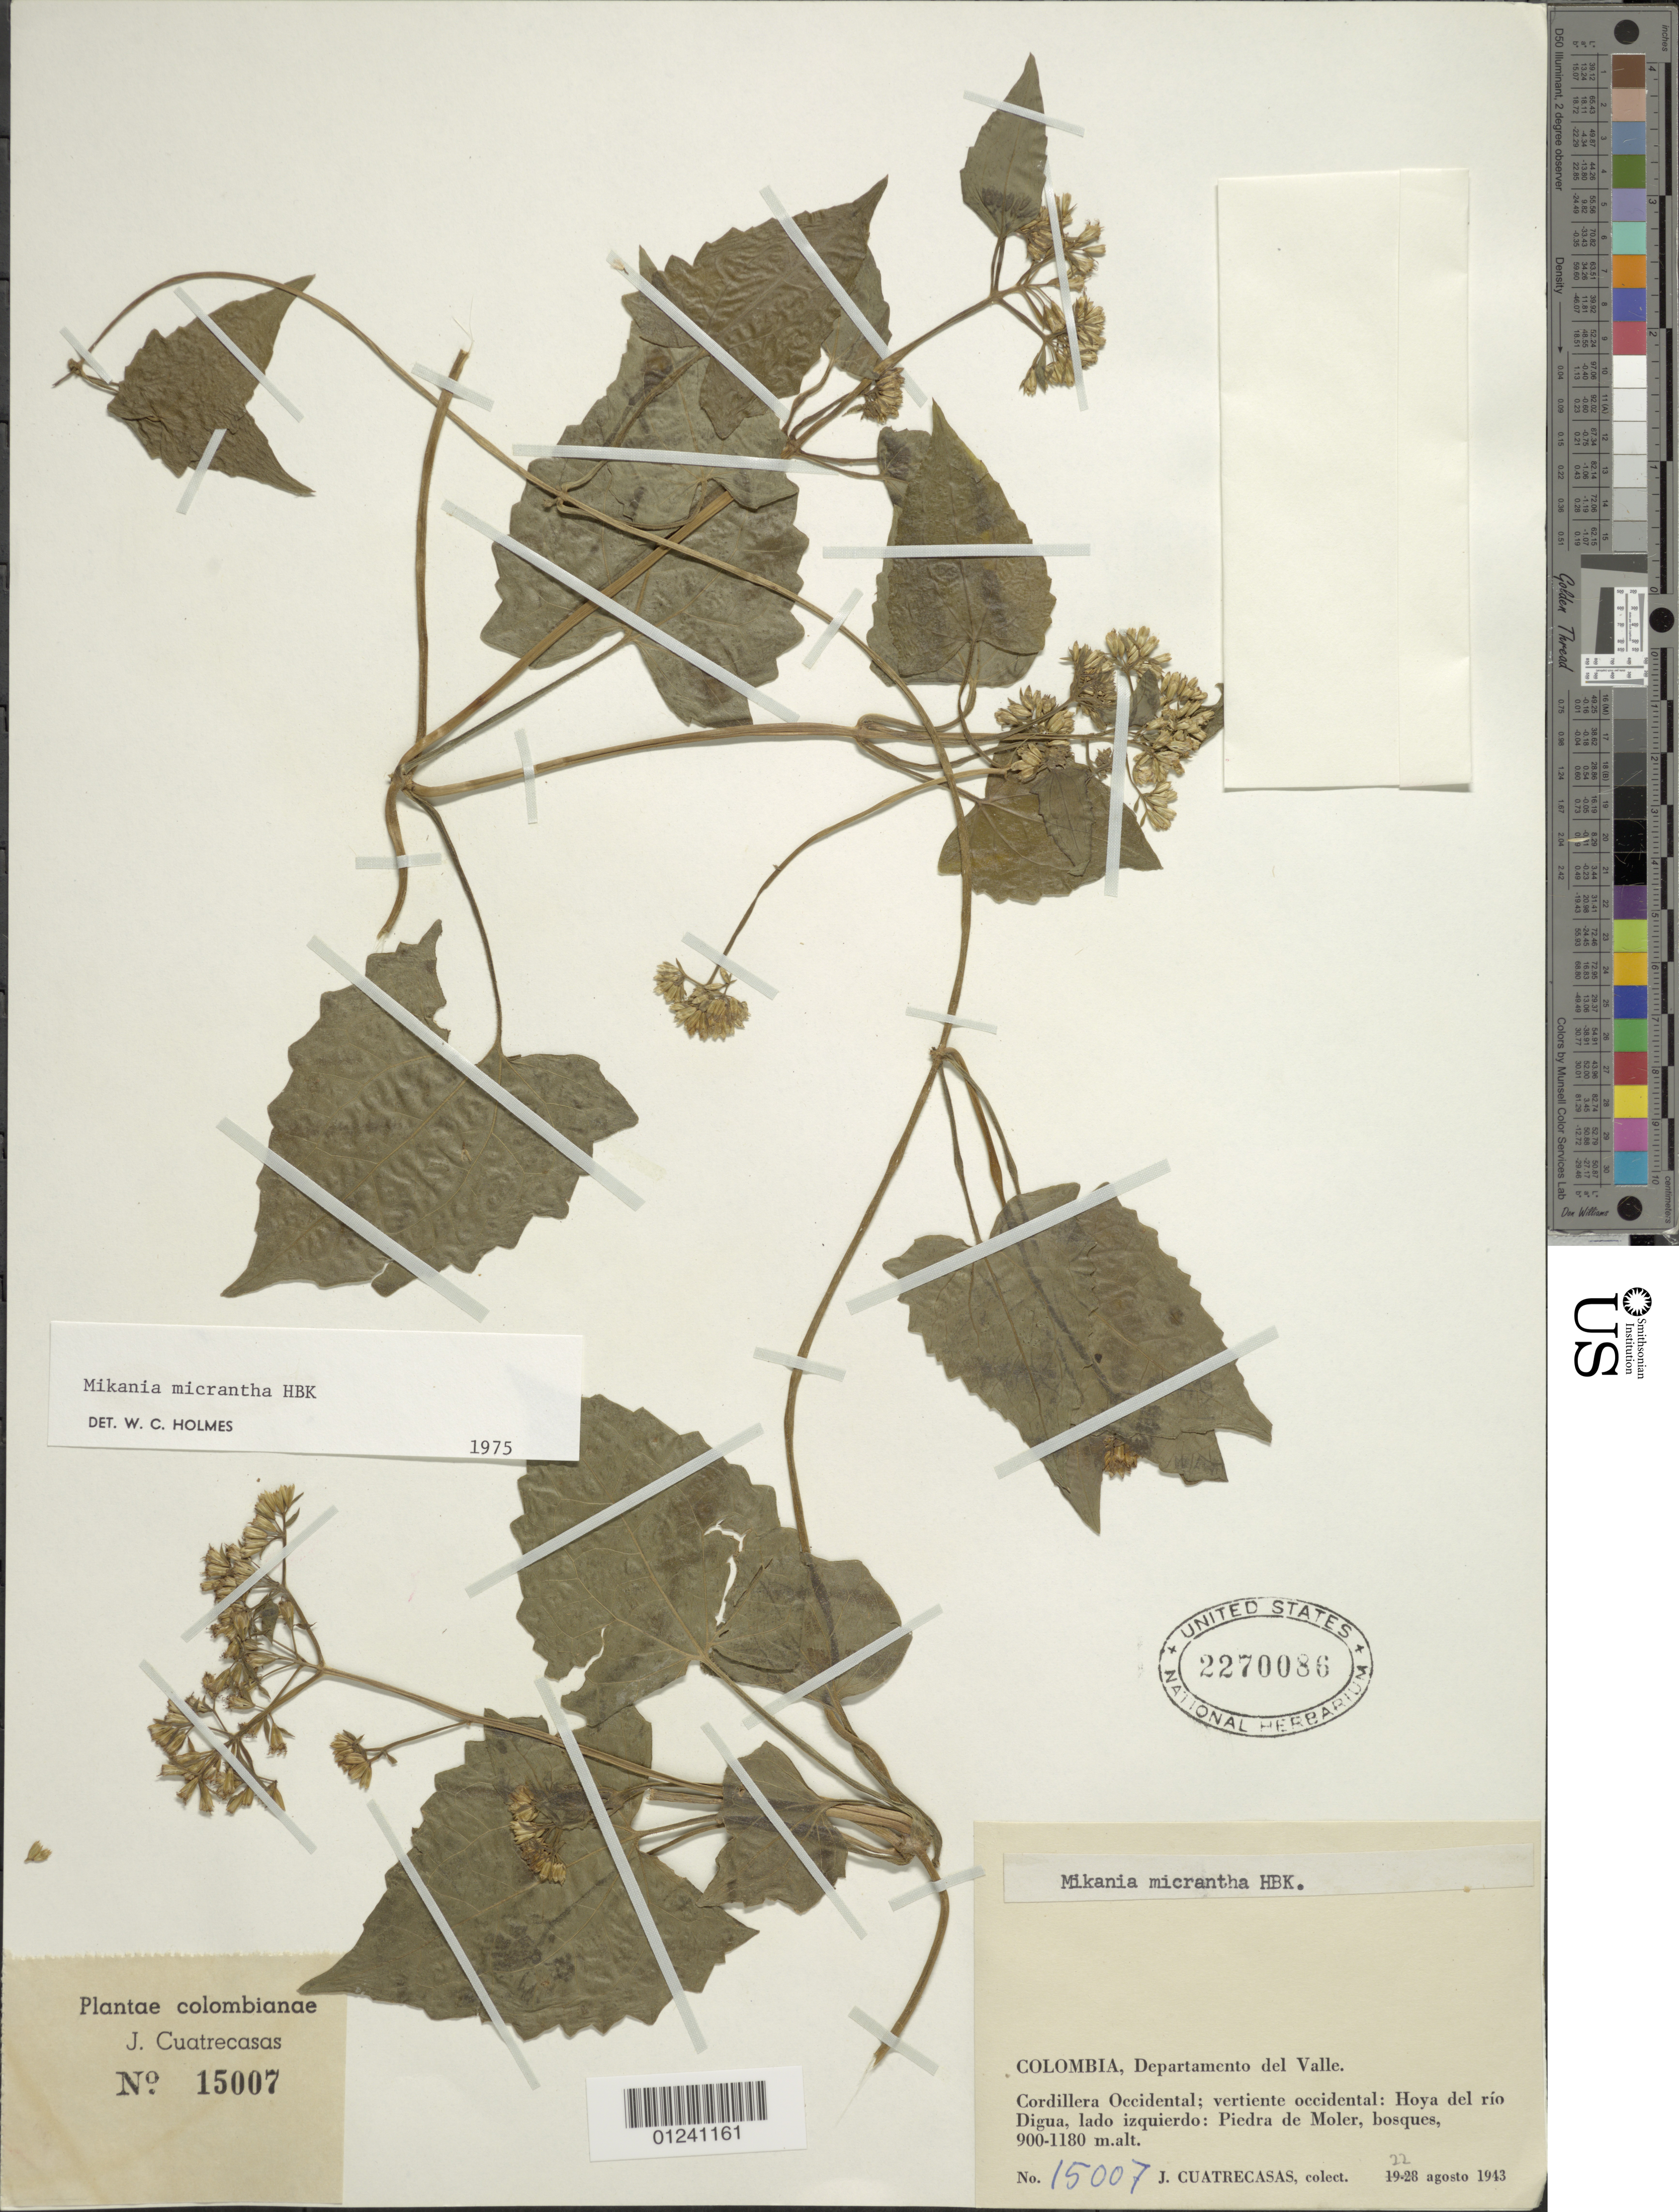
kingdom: Plantae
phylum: Tracheophyta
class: Magnoliopsida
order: Asterales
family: Asteraceae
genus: Mikania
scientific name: Mikania micrantha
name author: Kunth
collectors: J. Cuatrecasas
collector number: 15007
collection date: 1943-08-24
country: Colombia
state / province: Valle del Cauca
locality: Cordillera Occidental; vertiente occidental: Hoya del río Digua, lado izquierdo; Piedra de moler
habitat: bosques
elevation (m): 900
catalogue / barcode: US 2270086